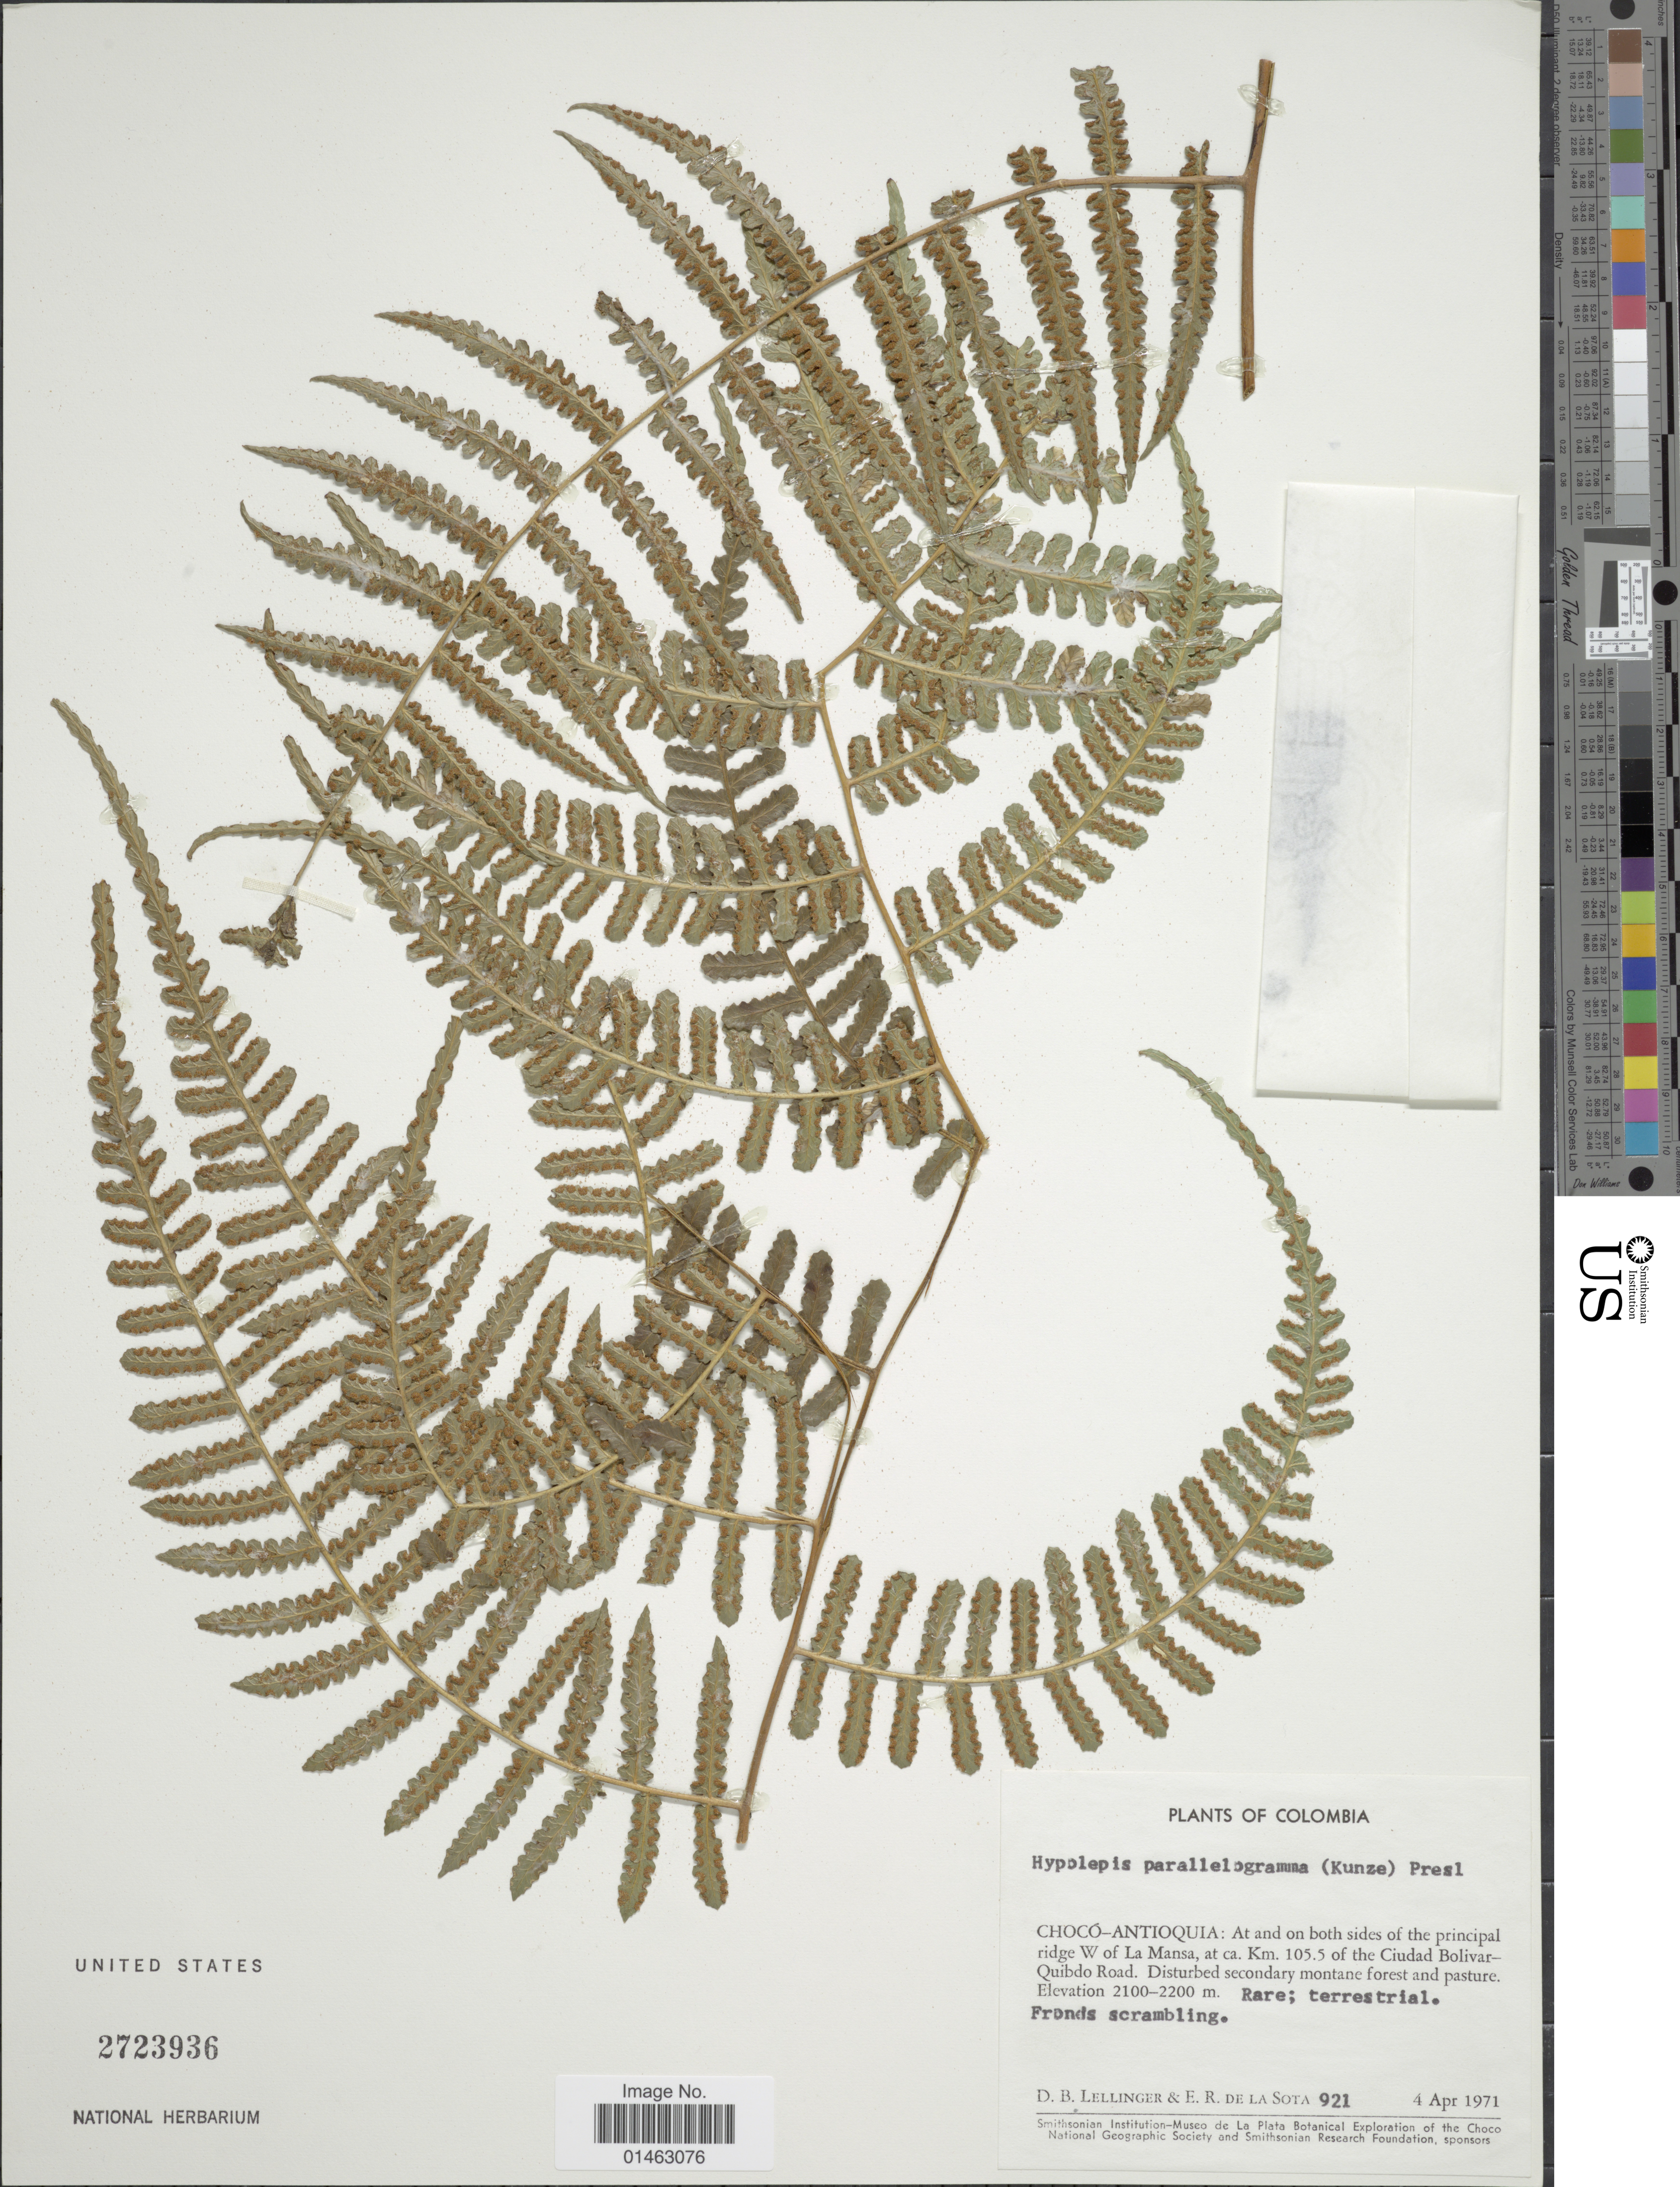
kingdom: Plantae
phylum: Tracheophyta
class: Polypodiopsida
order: Polypodiales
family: Dennstaedtiaceae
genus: Hypolepis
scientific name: Hypolepis parallelogramma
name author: (Kunze) C. Presl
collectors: D. B. Lellinger & E. R. de la Sota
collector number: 921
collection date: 1971-04-04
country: Colombia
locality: Chocó-Antiquia: At and on both sides of the principal ridge W of La Mansa, at ca. Km 105.5 of the Ciudad Bolivar-Quibdo Road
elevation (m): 2100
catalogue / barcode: US 2723936